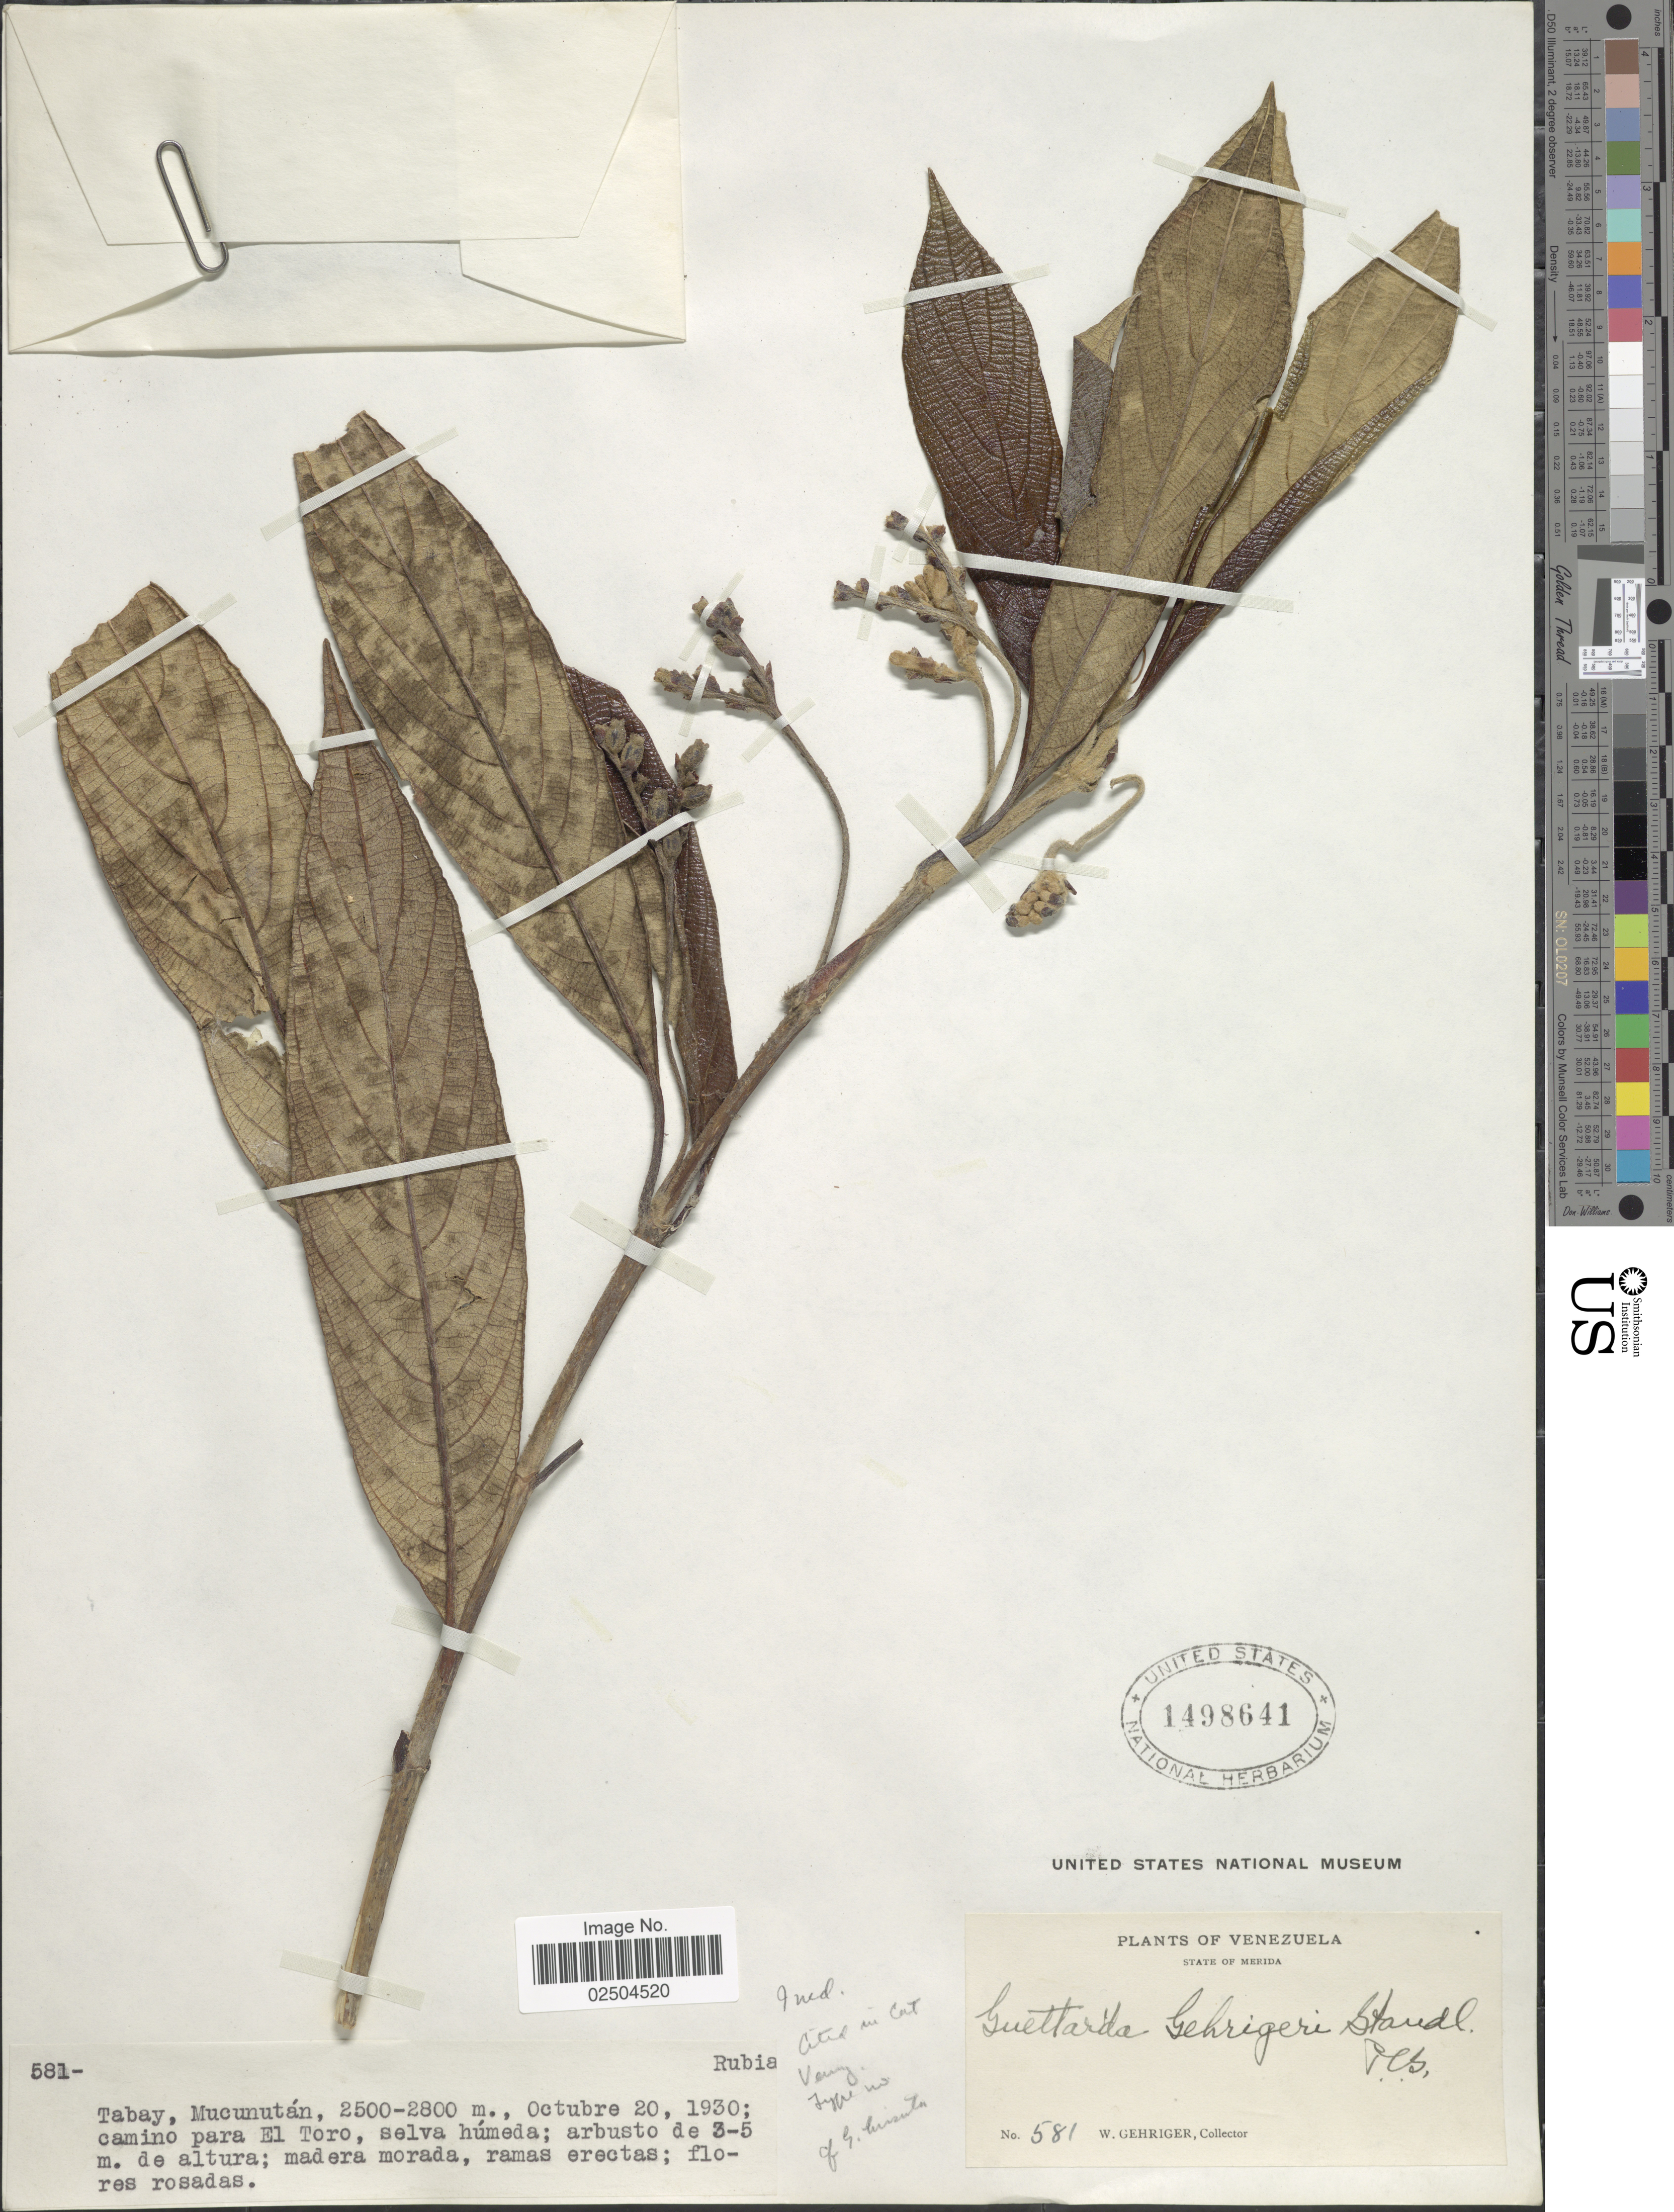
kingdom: Plantae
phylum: Tracheophyta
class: Magnoliopsida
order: Gentianales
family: Rubiaceae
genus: Guettarda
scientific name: Guettarda gehrigeri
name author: Standl. ex Pittier & et al.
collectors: W. Gehriger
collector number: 581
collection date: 1930-10-20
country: Venezuela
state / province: Mérida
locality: State of Merida, Tabay, Mucunutan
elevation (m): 2500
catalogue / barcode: US 1498641